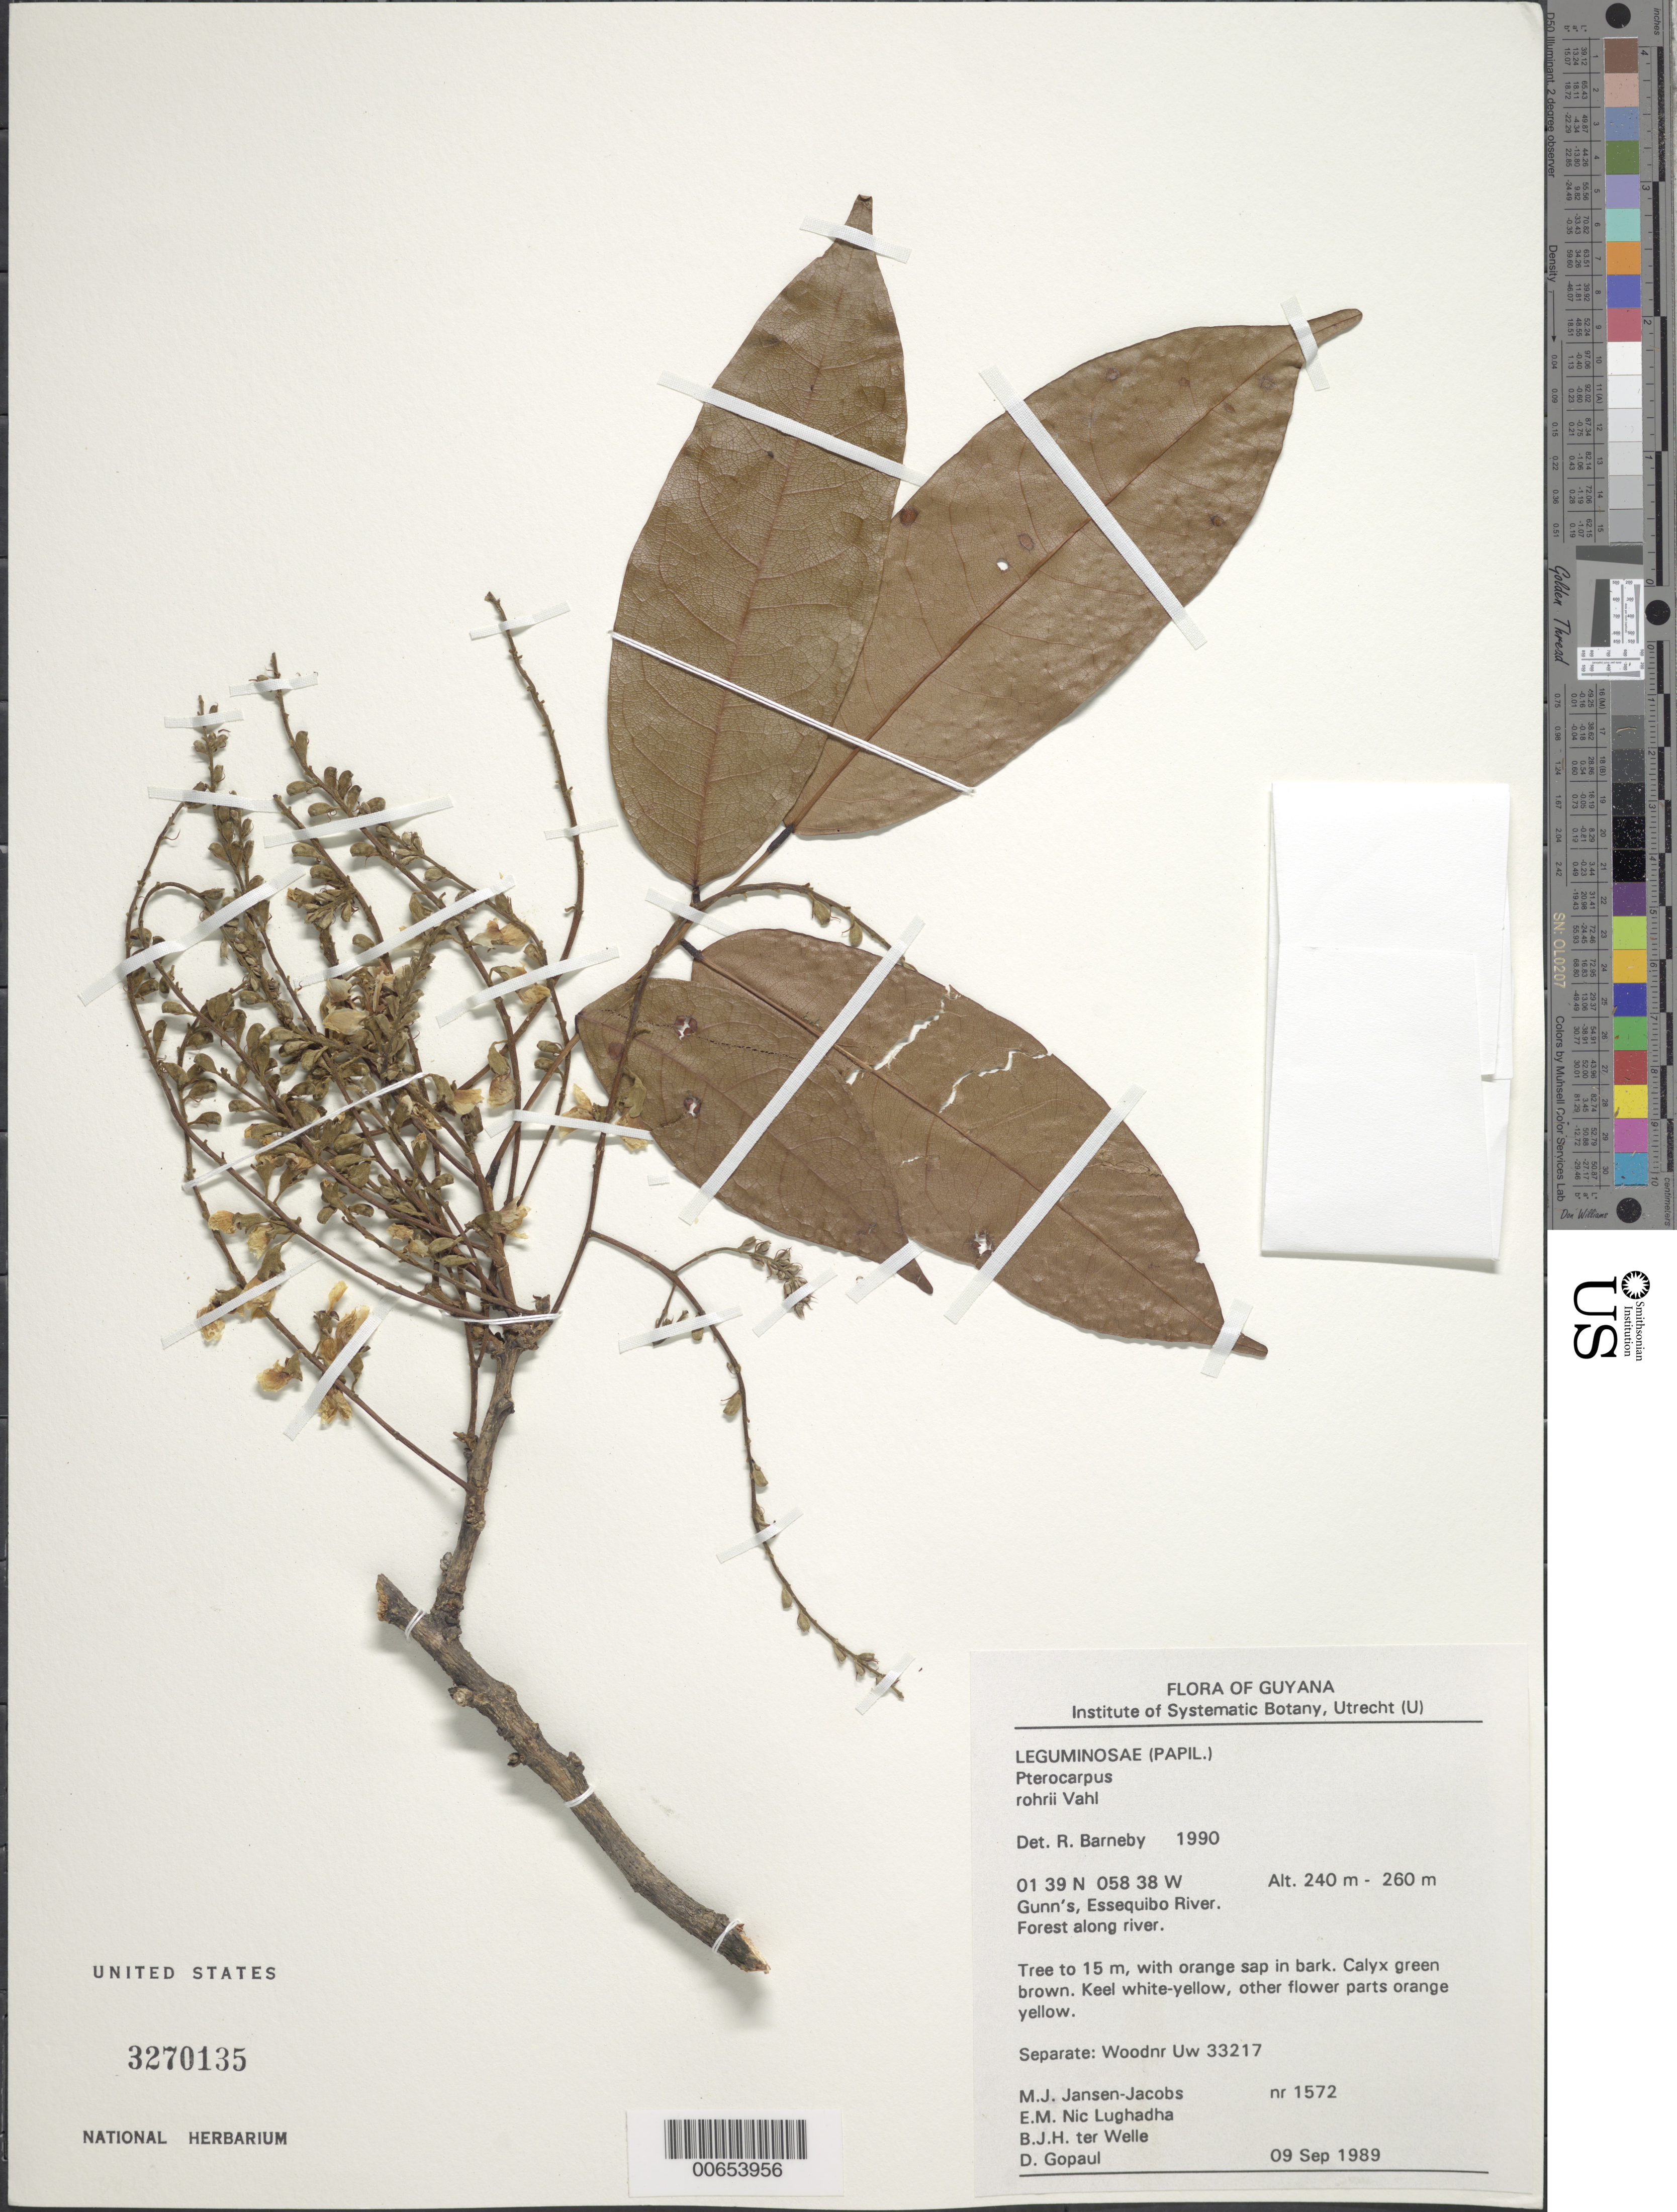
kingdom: Plantae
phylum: Tracheophyta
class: Magnoliopsida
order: Fabales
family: Fabaceae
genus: Pterocarpus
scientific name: Pterocarpus rohrii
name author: Vahl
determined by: Barneby, Rupert C., (NY)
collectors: M. J. Jansen-Jacobs, E. Nic Lughadha, B. Welle & D. Gopaul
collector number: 1572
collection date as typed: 9-Sep-89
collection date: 1989-09-09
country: Guyana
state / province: U. Takutu-U. Essequibo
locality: Gunn's, Essequibo River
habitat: Forest along river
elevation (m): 240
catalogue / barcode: US 3270135